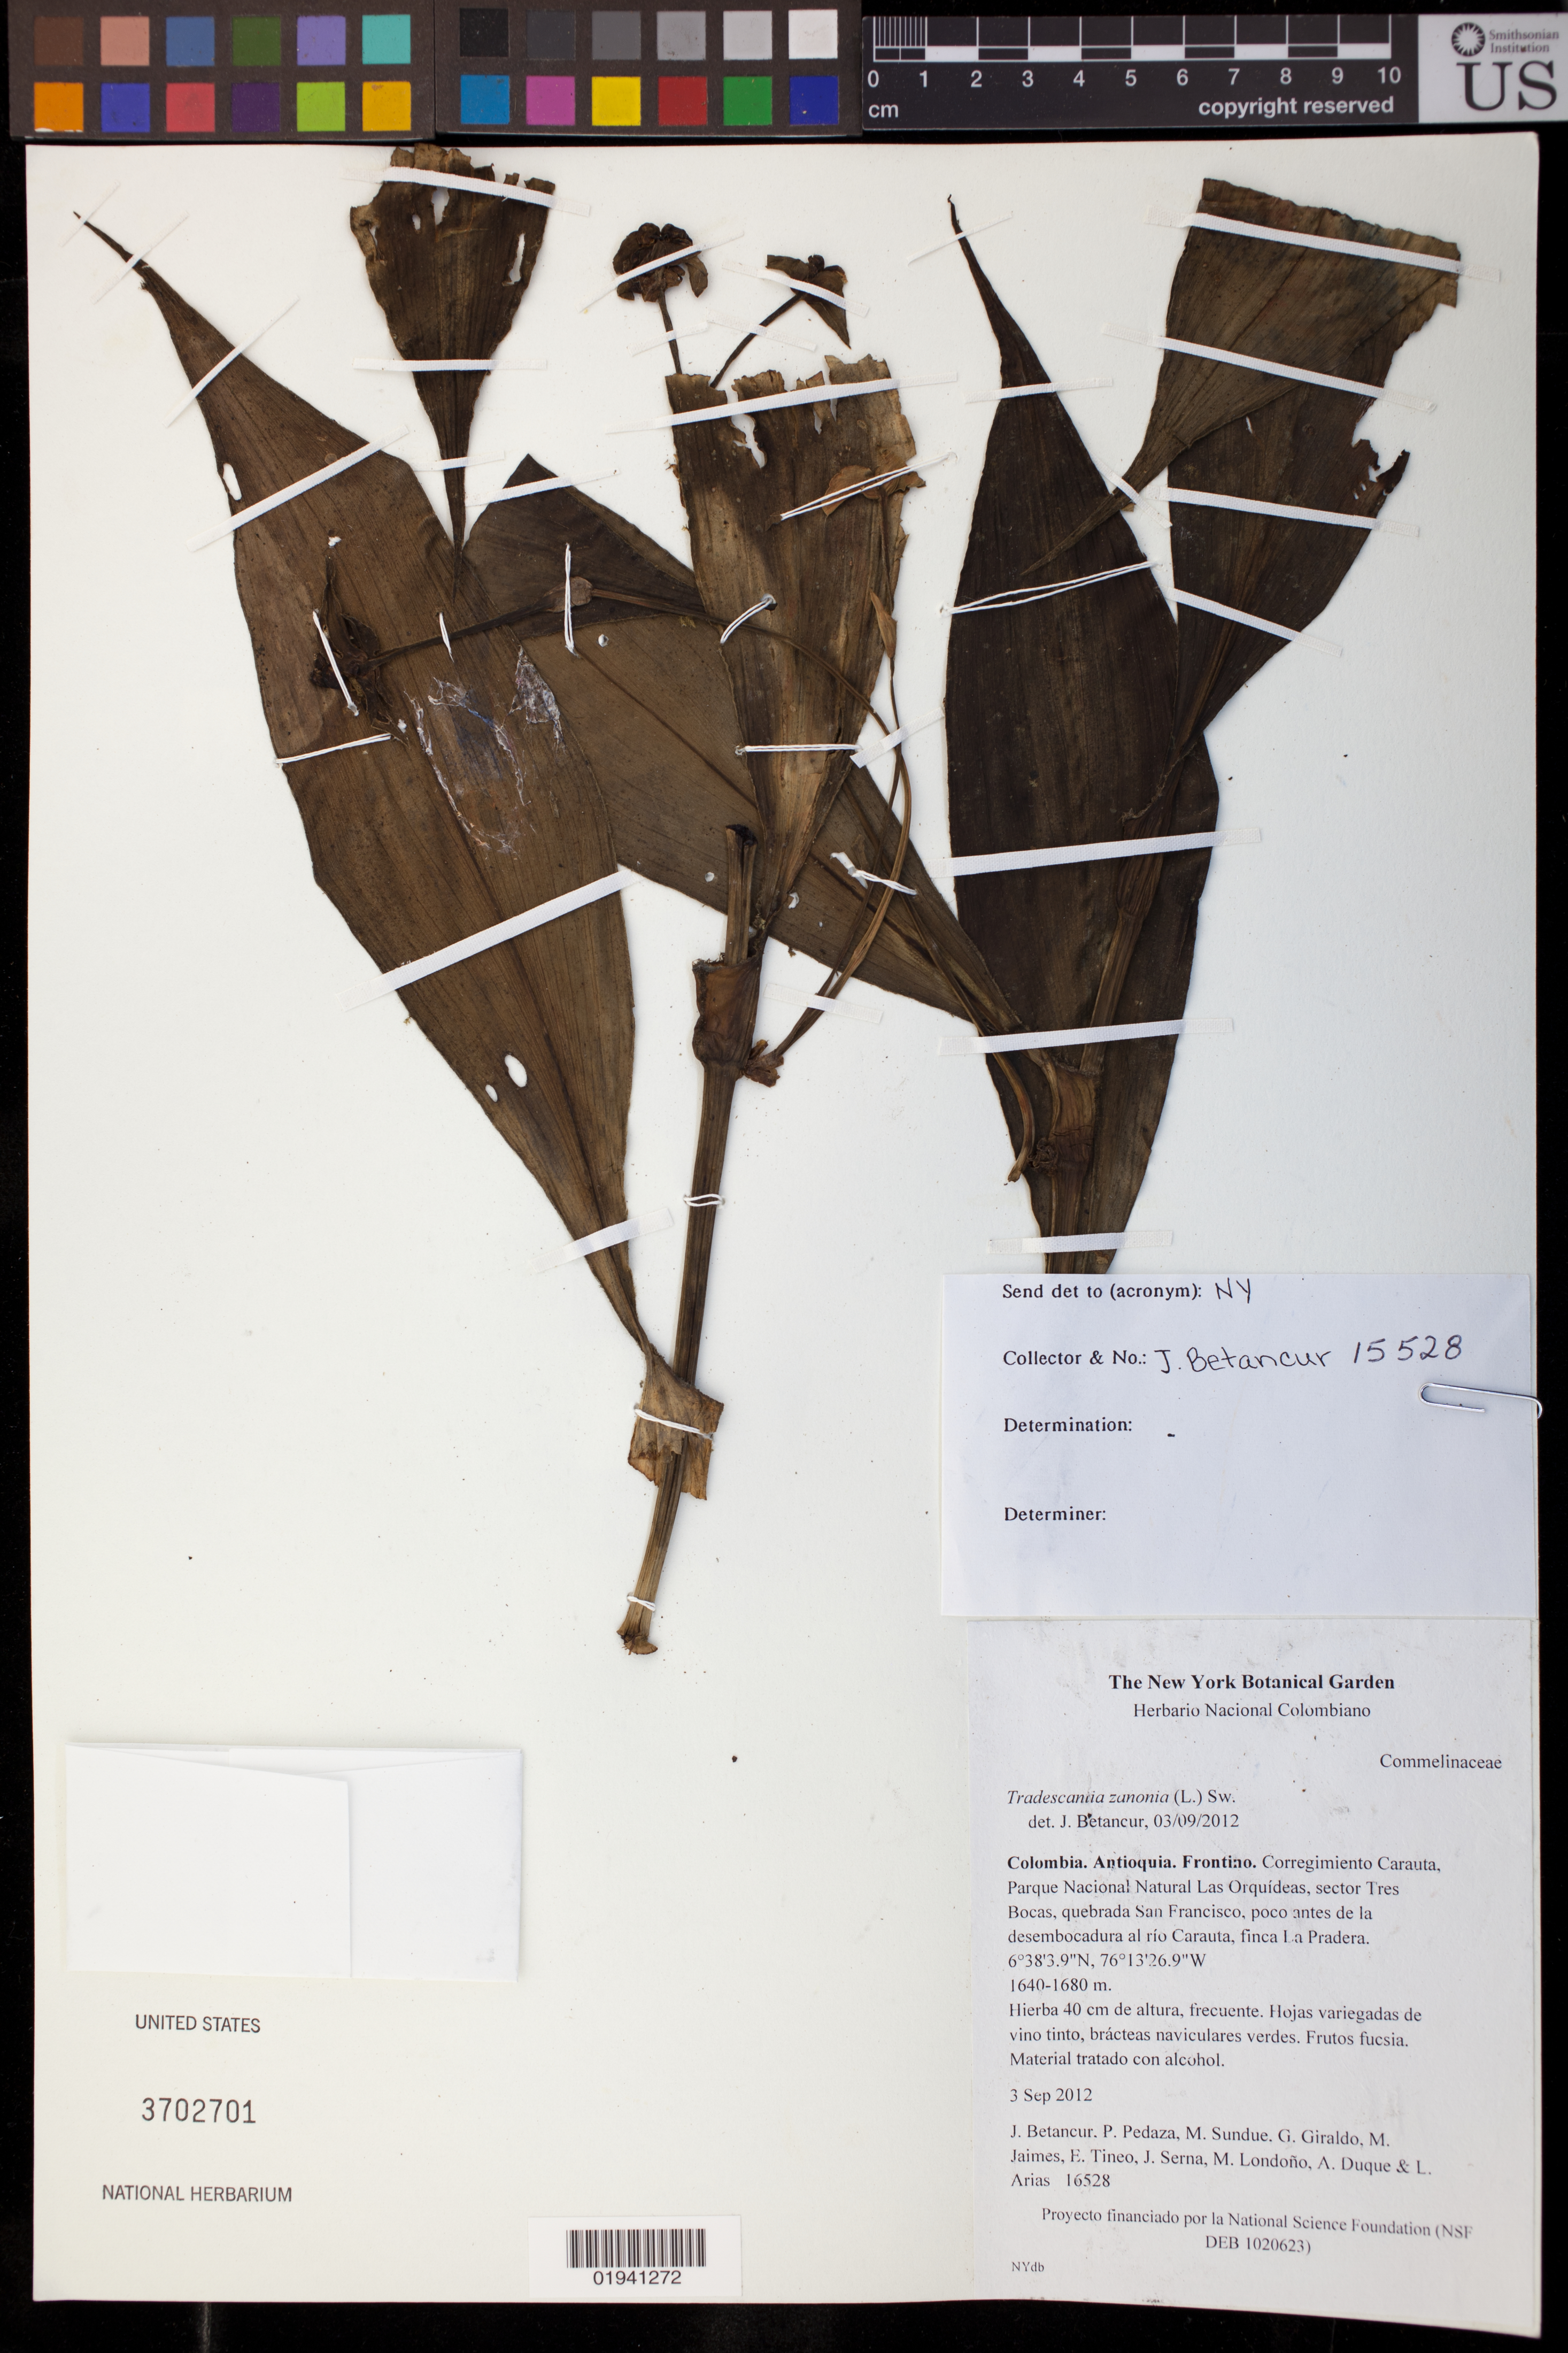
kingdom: Plantae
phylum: Tracheophyta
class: Liliopsida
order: Commelinales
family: Commelinaceae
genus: Tradescantia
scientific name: Tradescantia zanonia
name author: (L.) Sw.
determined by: Betancur, J.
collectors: J. Betancur, P. Pedaza, M. Sundue, G. Giraldo & et al.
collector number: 16528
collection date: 2012-09-03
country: Colombia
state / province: Antioquia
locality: Colombia. Antioquia. Frontino. Corregimiento Carauta, Parque Nacional Natural Las Orquídeas, sector Tres Bocas, quebrada San Francisco, poco antes de la desembocadura al río Carauta, finla La Pradera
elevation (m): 1640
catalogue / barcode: US 3702701